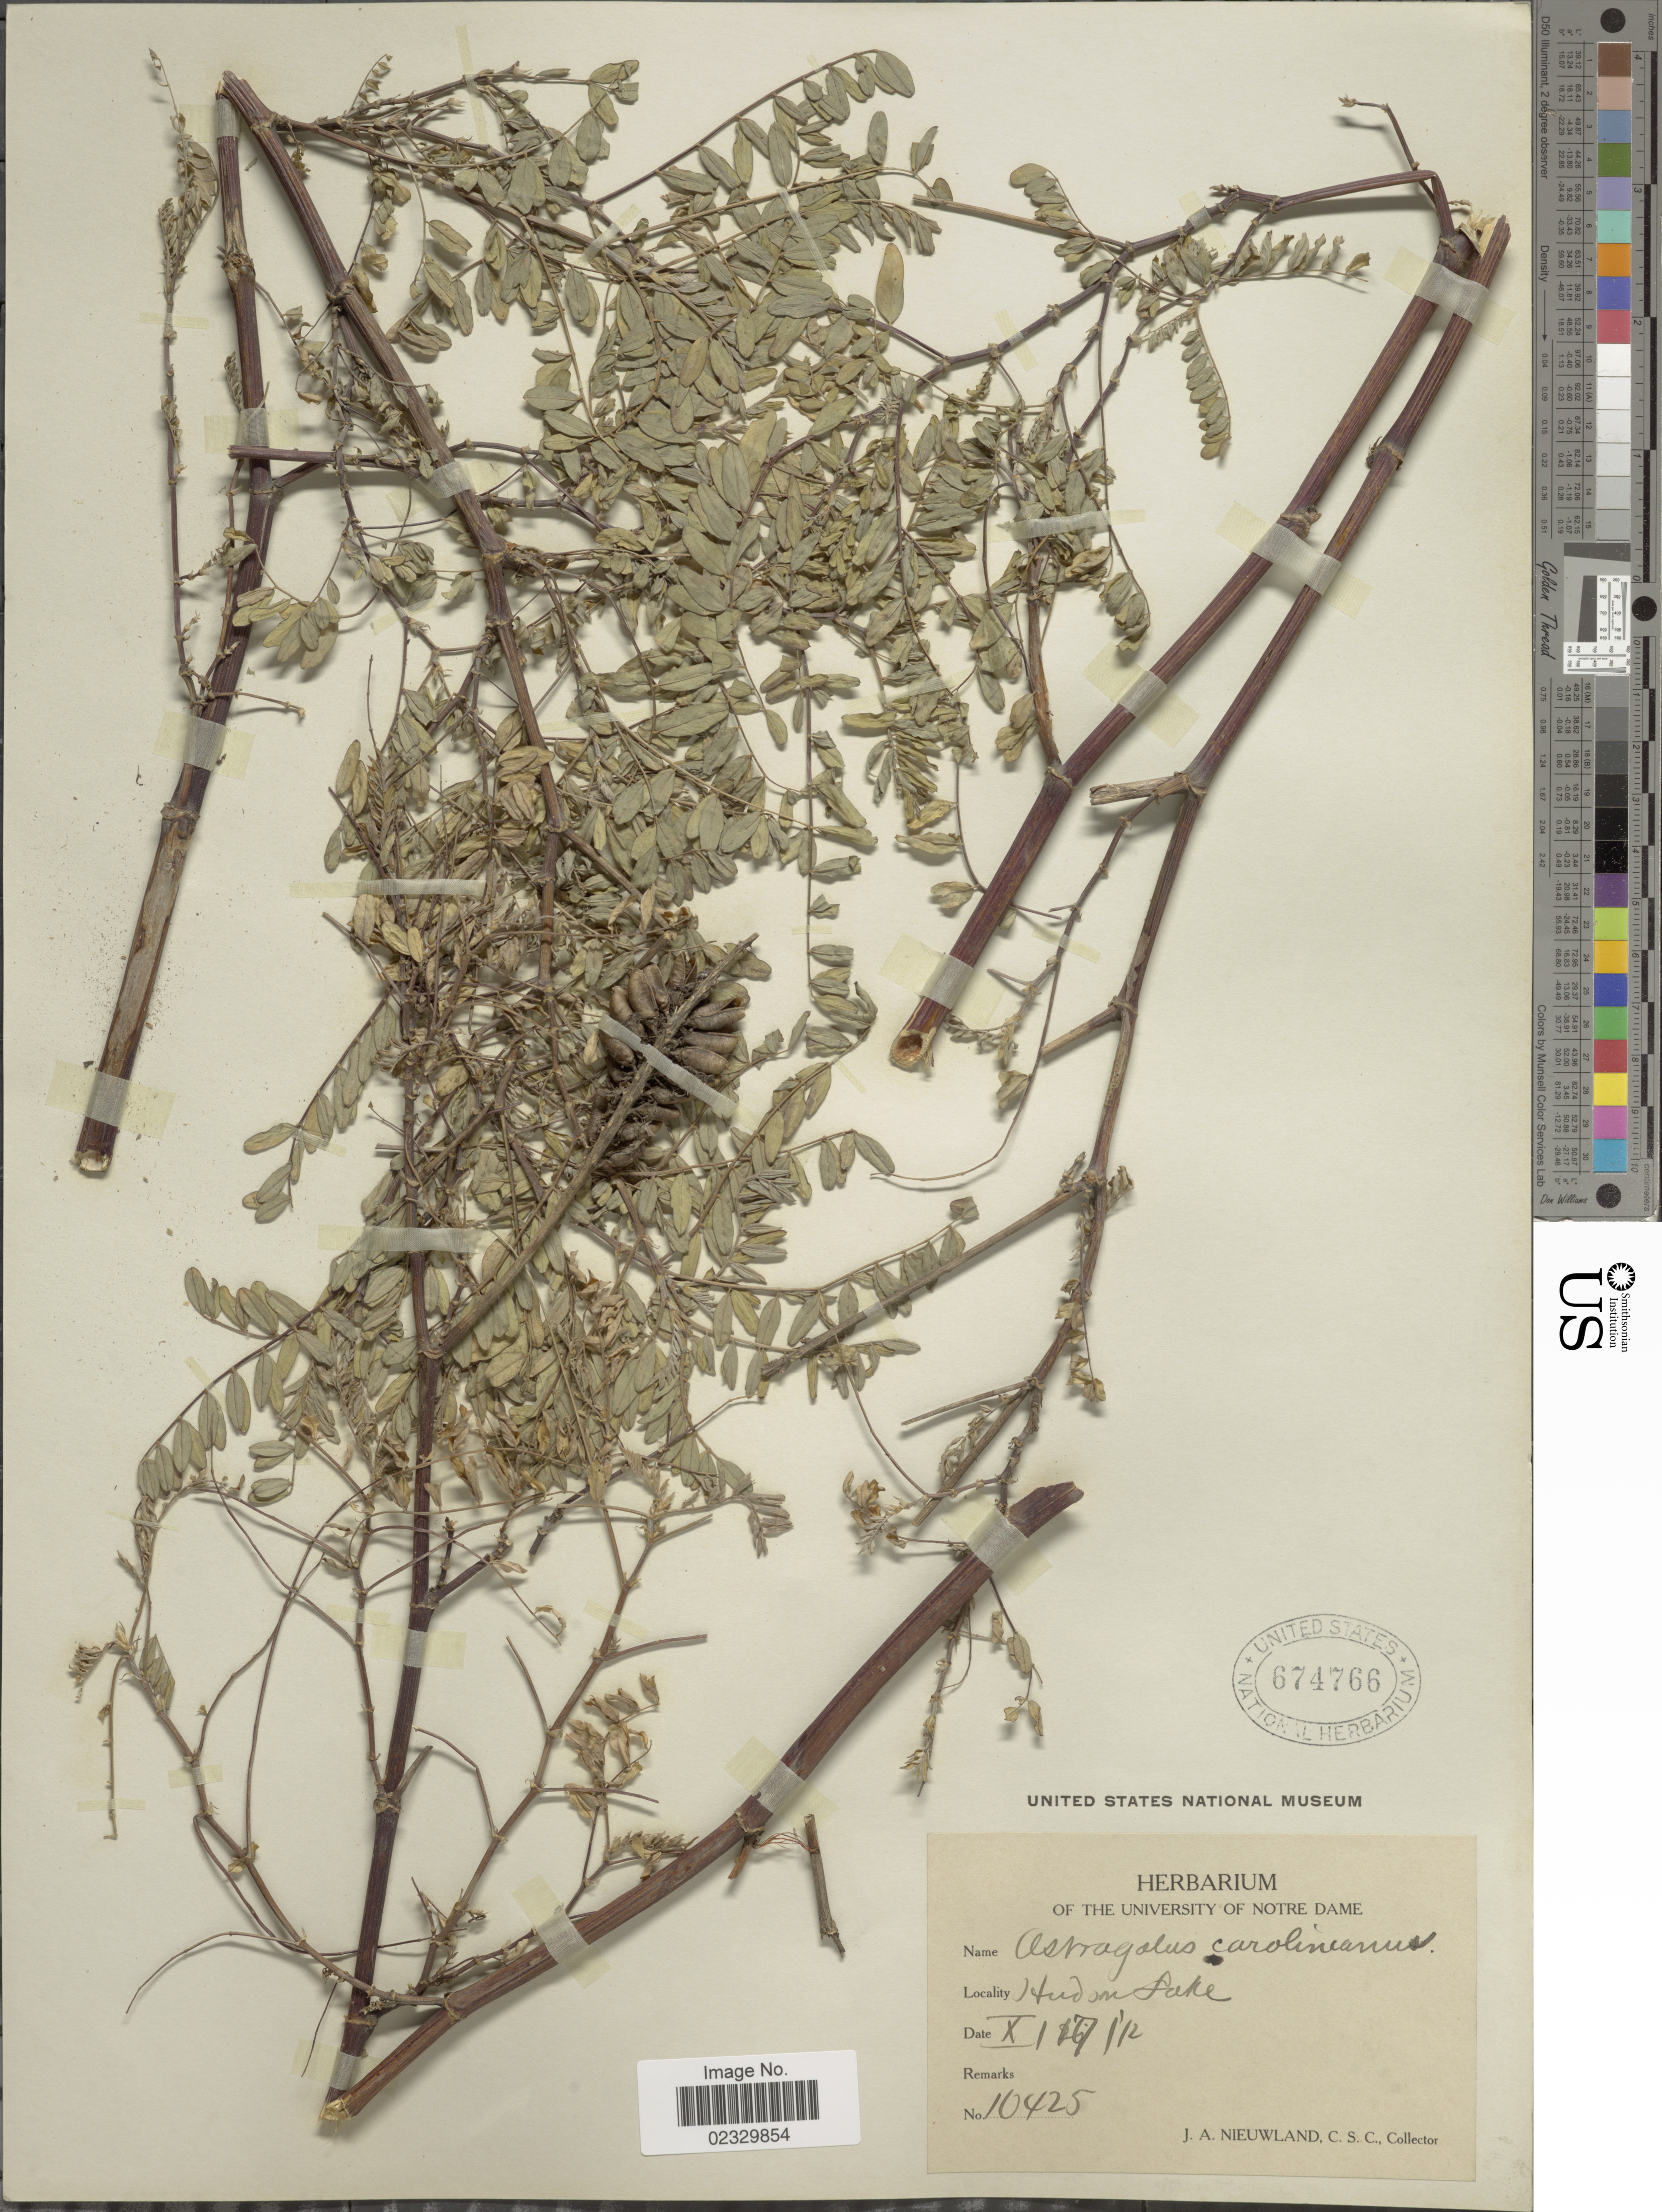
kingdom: Plantae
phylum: Tracheophyta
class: Magnoliopsida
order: Fabales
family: Fabaceae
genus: Astragalus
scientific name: Astragalus canadensis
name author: L.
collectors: J. A. Nieuwland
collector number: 10425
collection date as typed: Transcribed d/m/y: 17/10/12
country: United States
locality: Hudson Lake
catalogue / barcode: US 674766